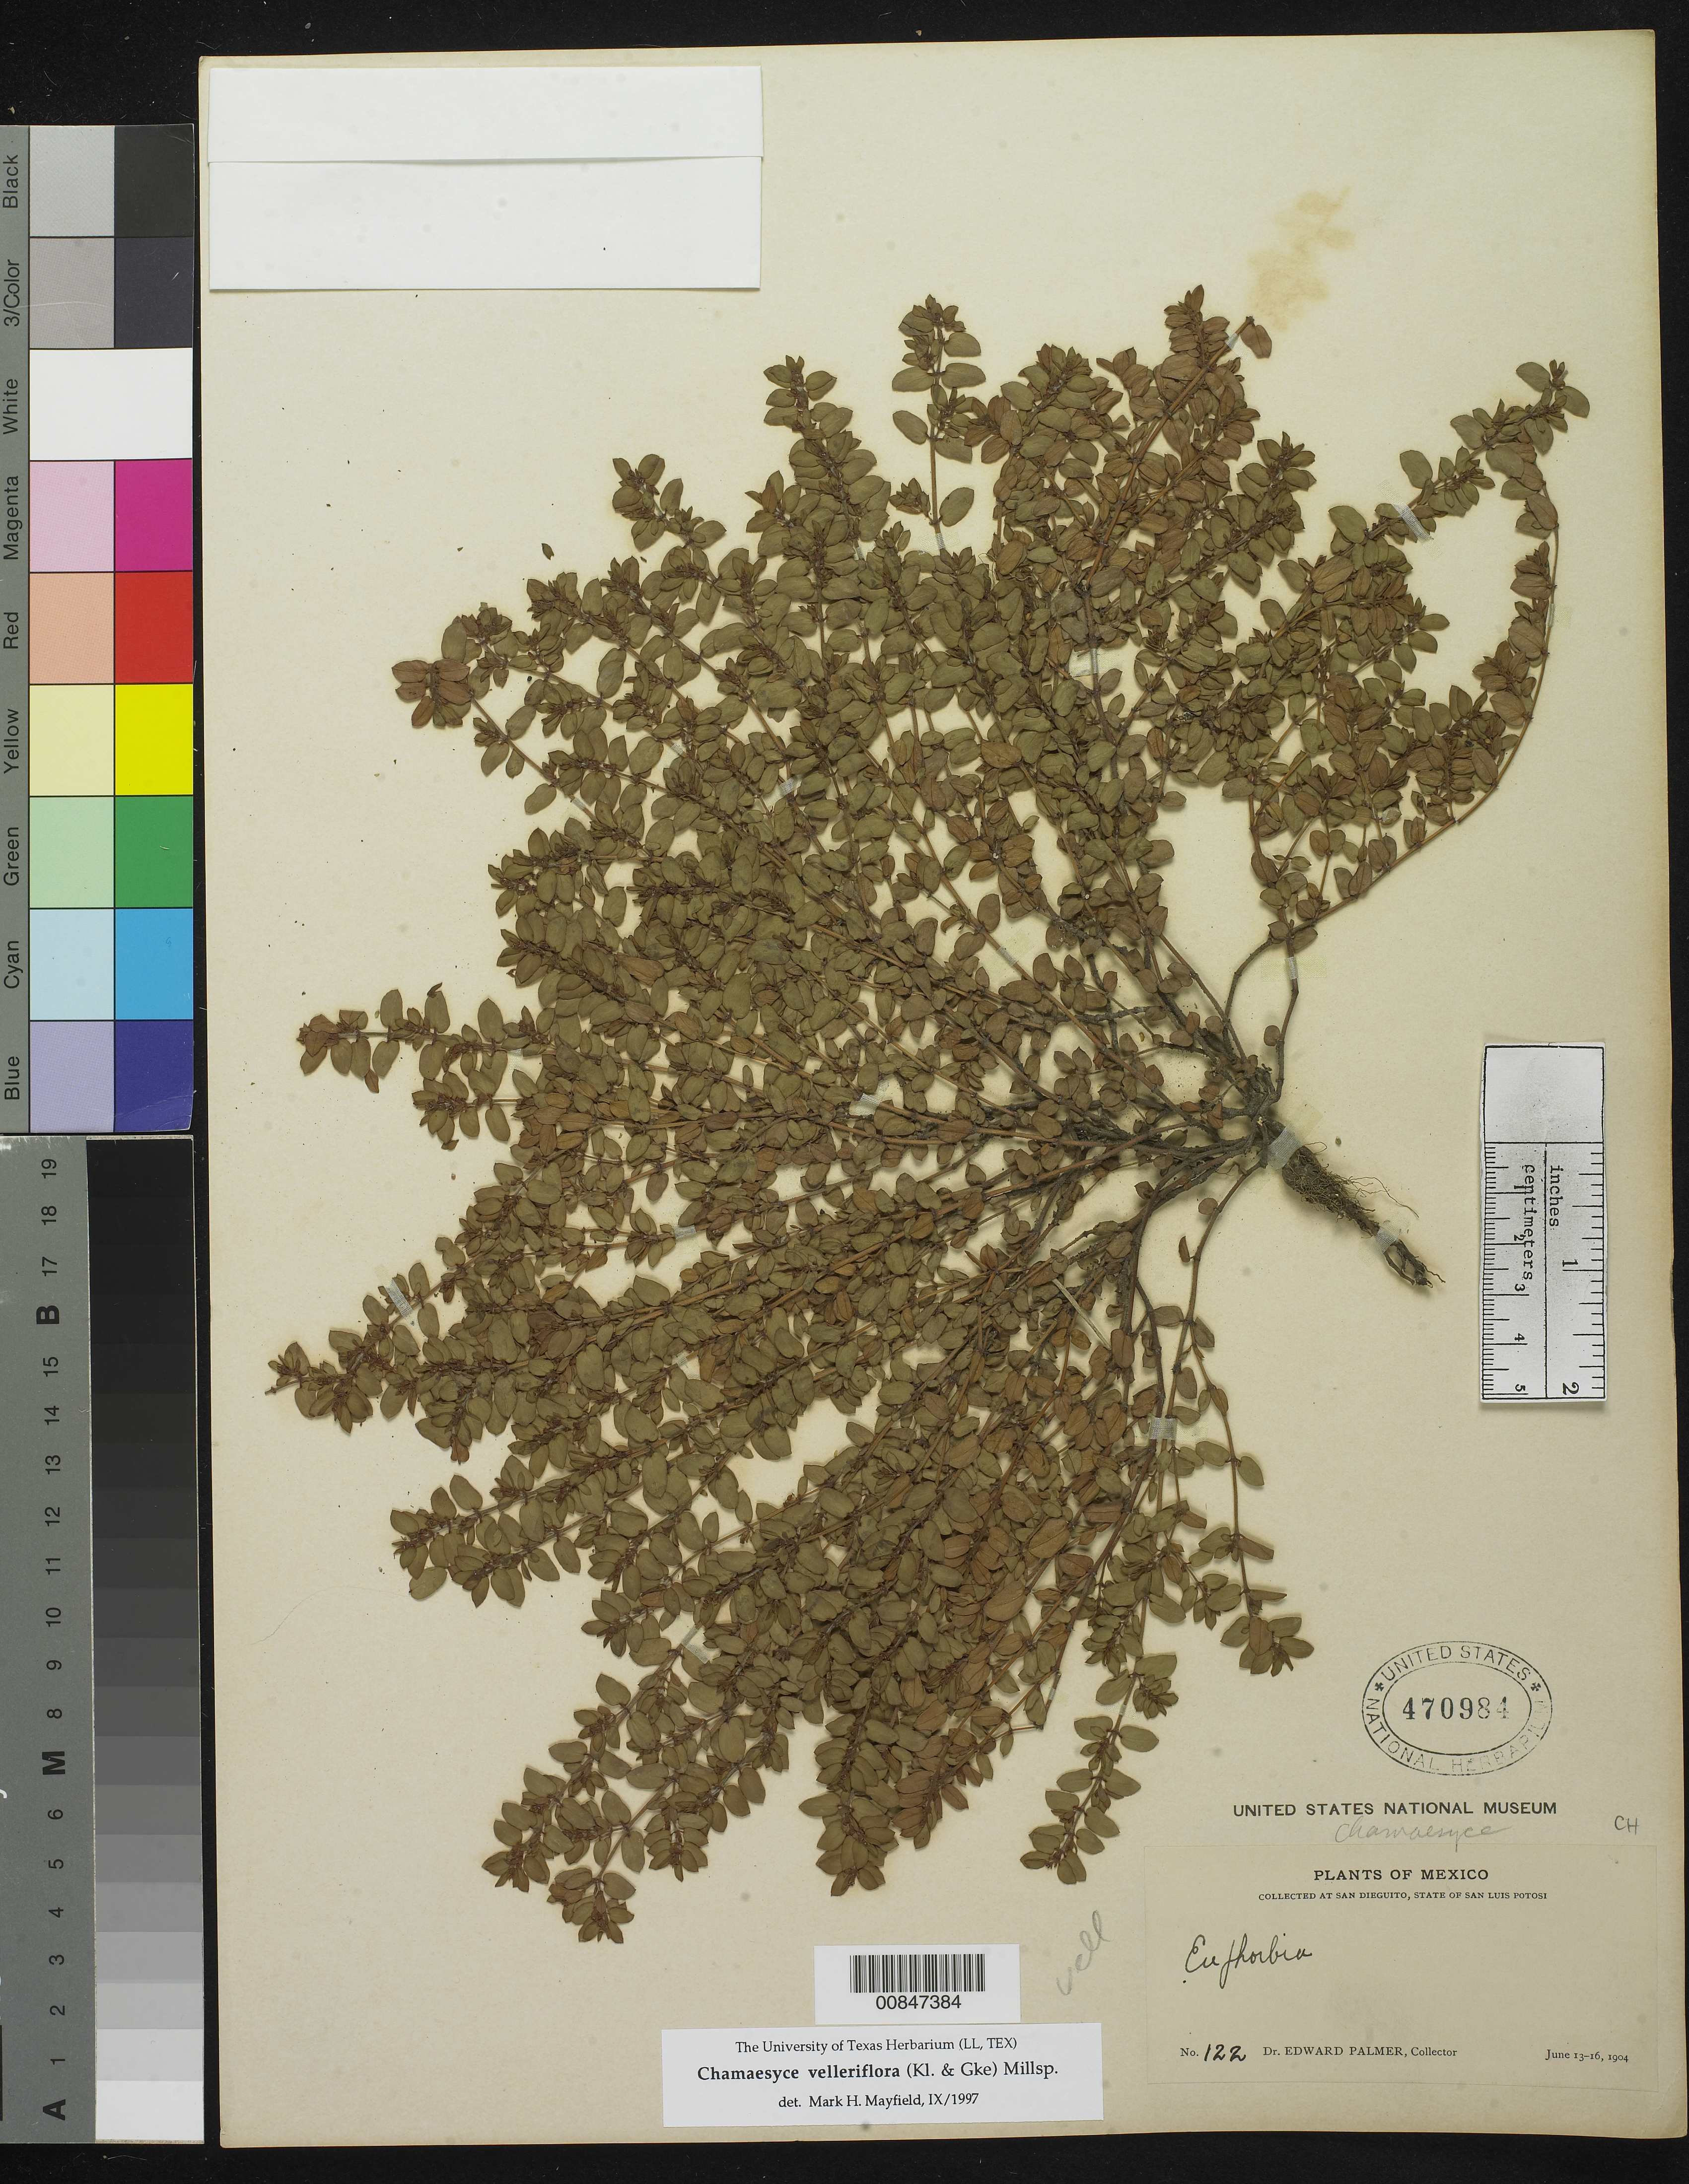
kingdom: Plantae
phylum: Tracheophyta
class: Magnoliopsida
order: Malpighiales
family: Euphorbiaceae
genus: Euphorbia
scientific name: Euphorbia velleriflora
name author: (Klotzsch & Garcke) Boiss.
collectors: E. Palmer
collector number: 122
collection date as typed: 13 Jun 1904 to 16 Jun 1904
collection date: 1904-06-13/1904-06-16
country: Mexico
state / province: San Luis Potosí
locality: San Dieguito, San Luis Potosí.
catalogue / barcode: US 470984